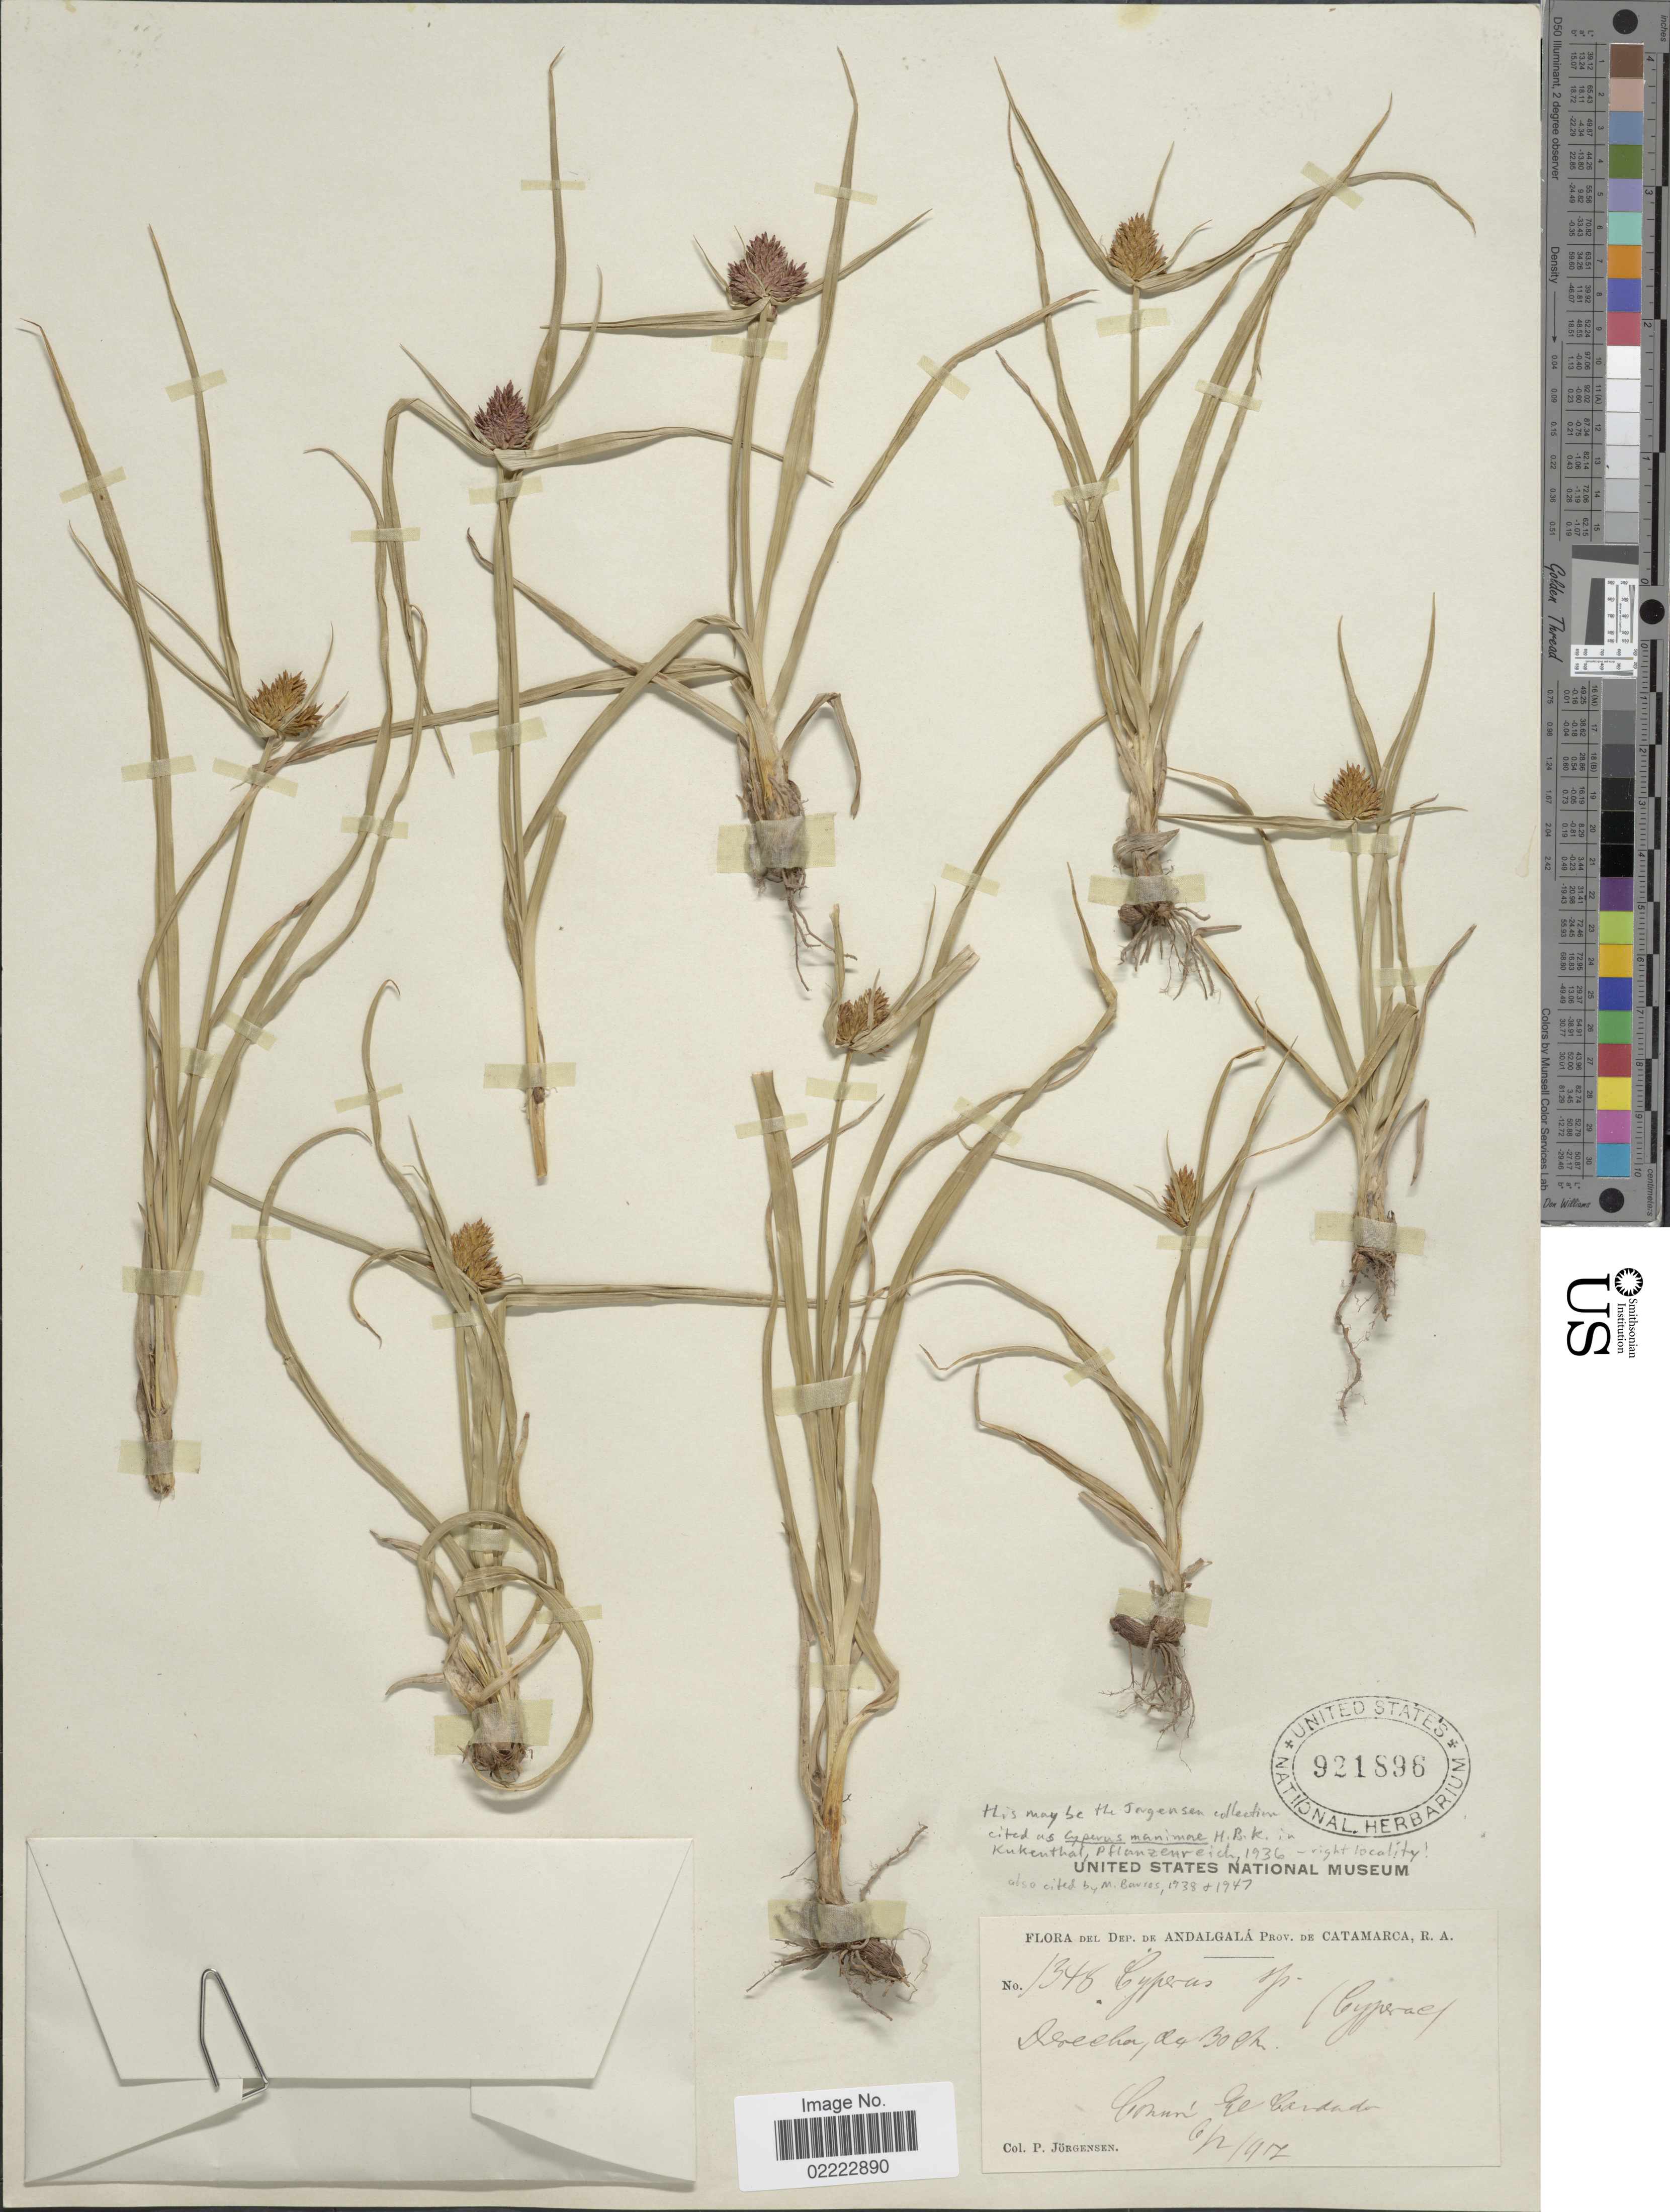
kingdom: Plantae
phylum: Tracheophyta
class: Liliopsida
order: Poales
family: Cyperaceae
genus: Cyperus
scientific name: Cyperus manimae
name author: Kunth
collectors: P. Jurgensen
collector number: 1348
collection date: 1917-02-06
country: Argentina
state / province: Catamarca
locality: Dep. de Andalgala. Prov. de Catamarca, R. A. Comun El Candado.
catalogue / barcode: US 921896